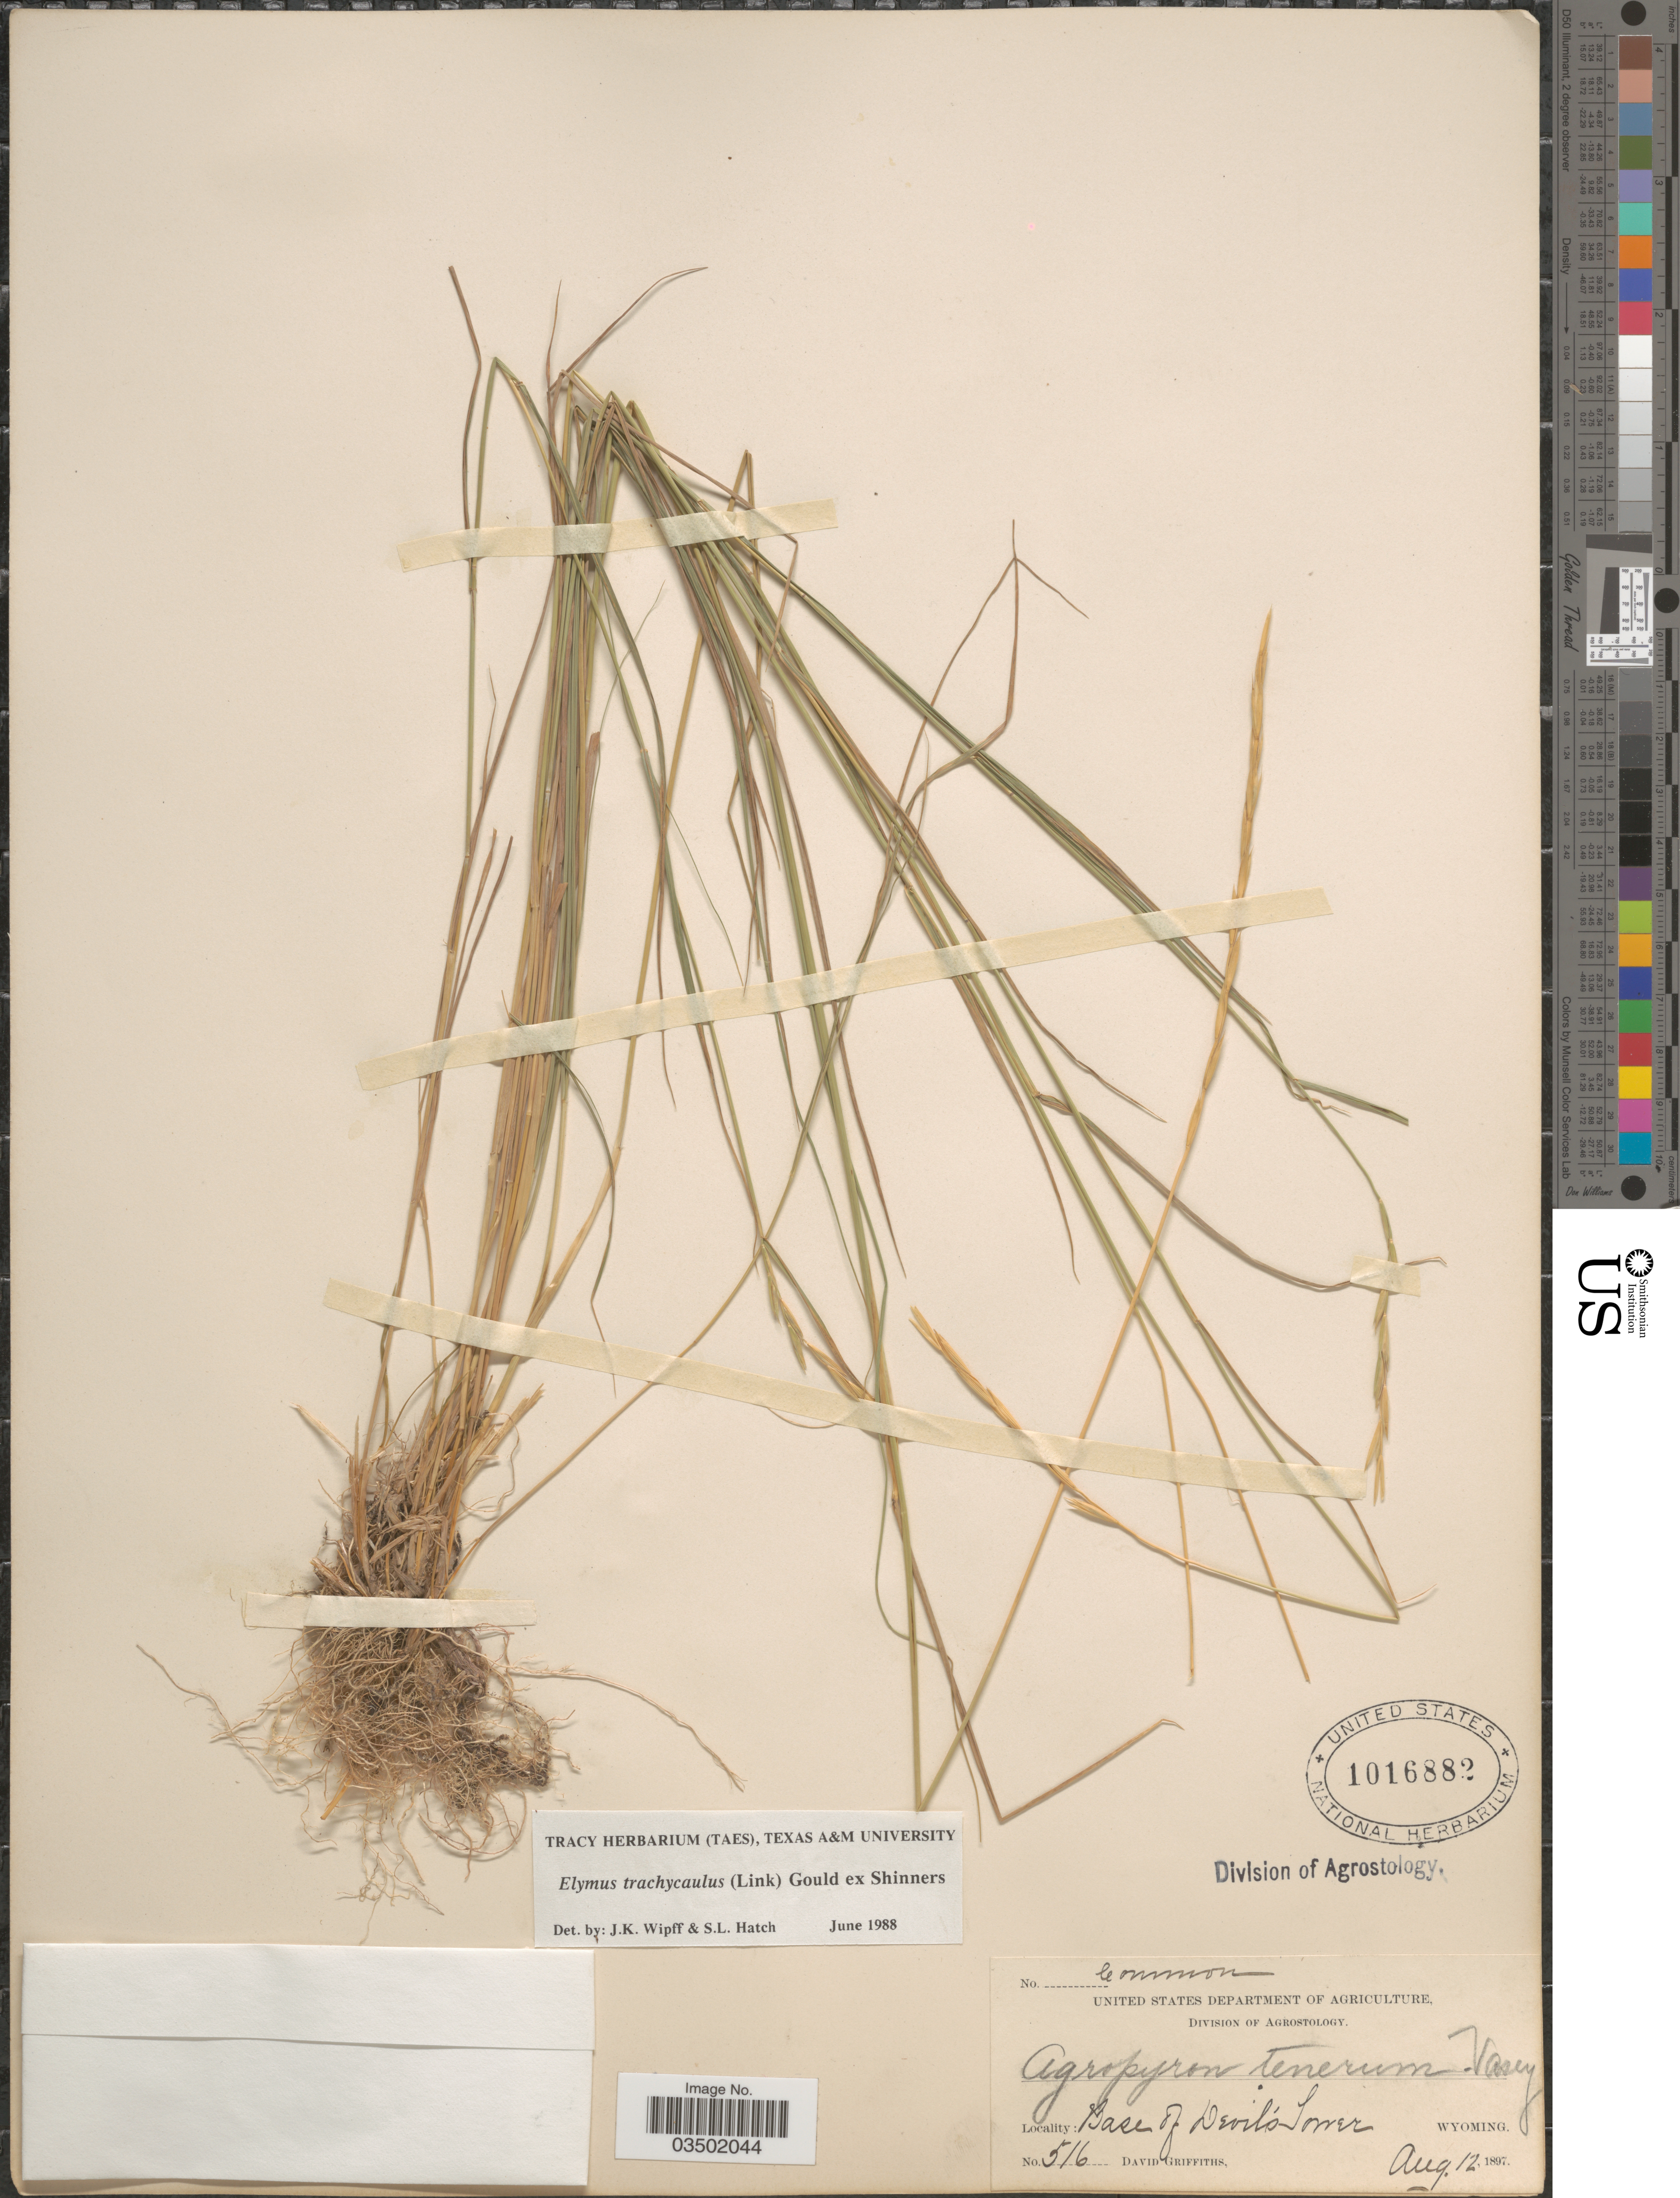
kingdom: Plantae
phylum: Tracheophyta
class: Liliopsida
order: Poales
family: Poaceae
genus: Elymus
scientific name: Elymus trachycaulus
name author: (Link) Gould ex Shinners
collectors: D. Griffiths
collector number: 516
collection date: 1897-08-12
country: United States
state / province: Wyoming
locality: Base of Devil's Tower.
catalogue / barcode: US 1016882